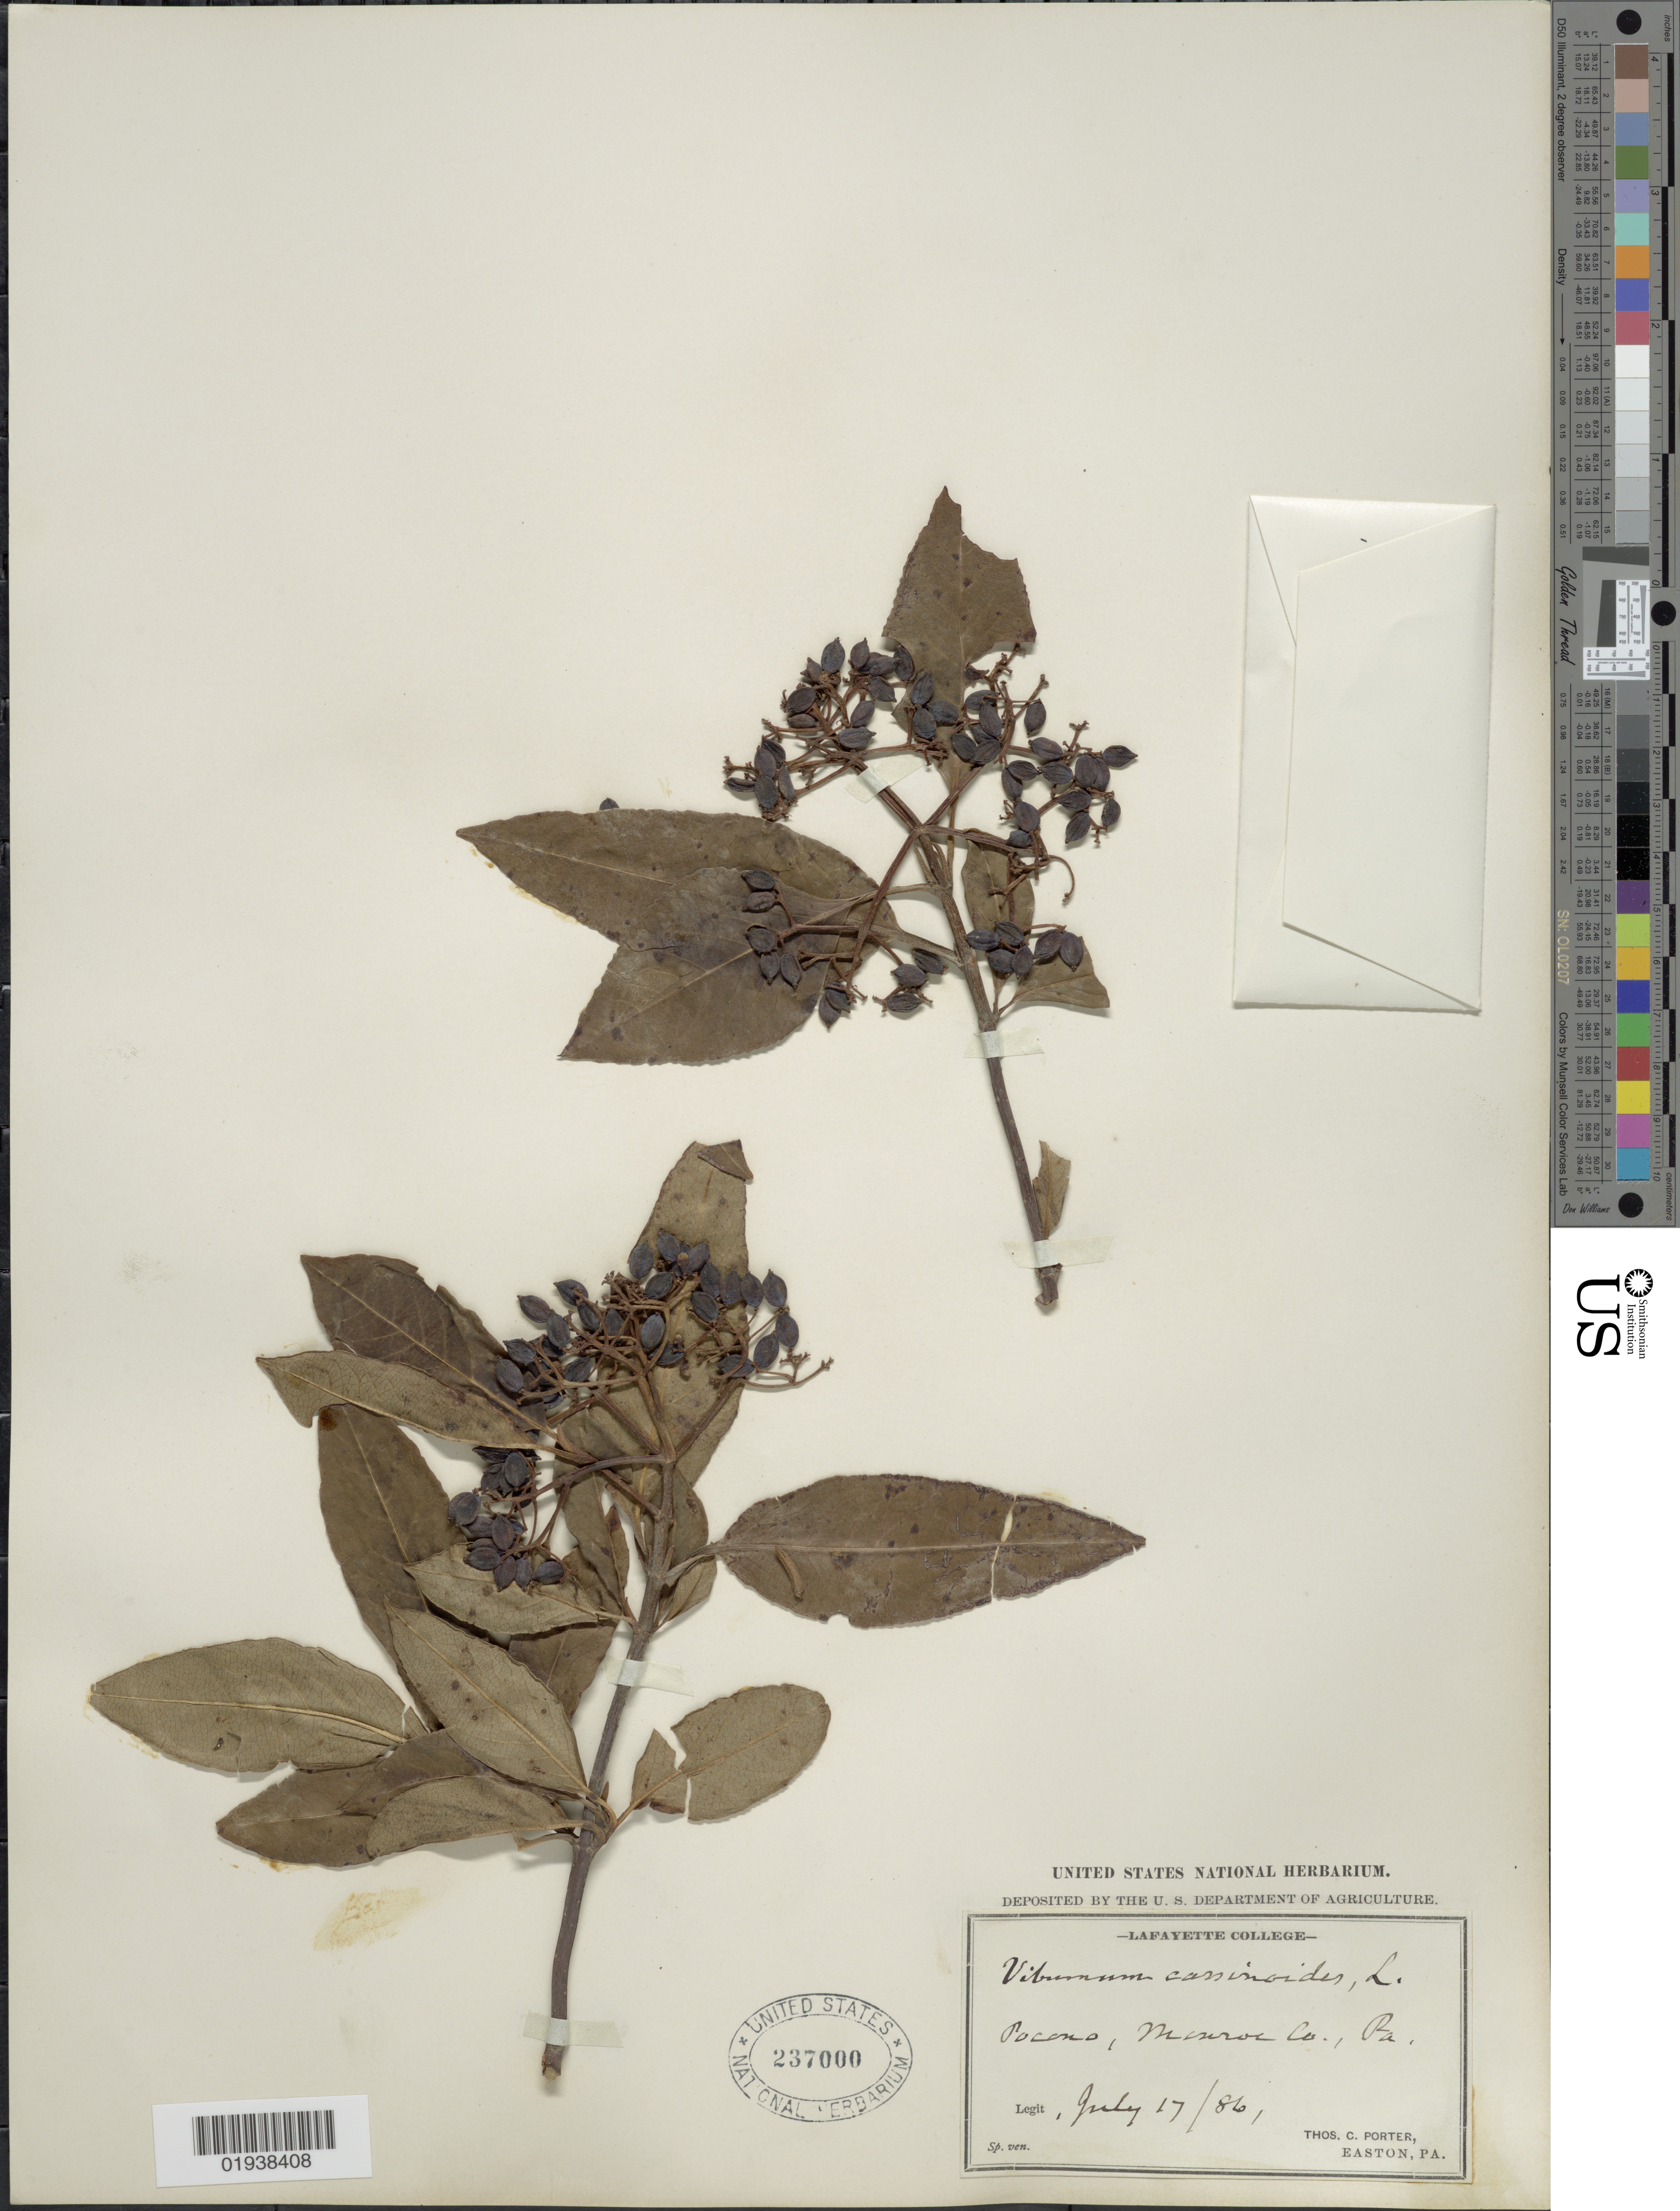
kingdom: Plantae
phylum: Tracheophyta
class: Magnoliopsida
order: Dipsacales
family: Viburnaceae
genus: Viburnum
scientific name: Viburnum cassinoides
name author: L.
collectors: T. Porter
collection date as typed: Transcribed d/m/y: 17/7/86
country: United States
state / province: Pennsylvania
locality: Pocono, Monroe Co.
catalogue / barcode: US 237000